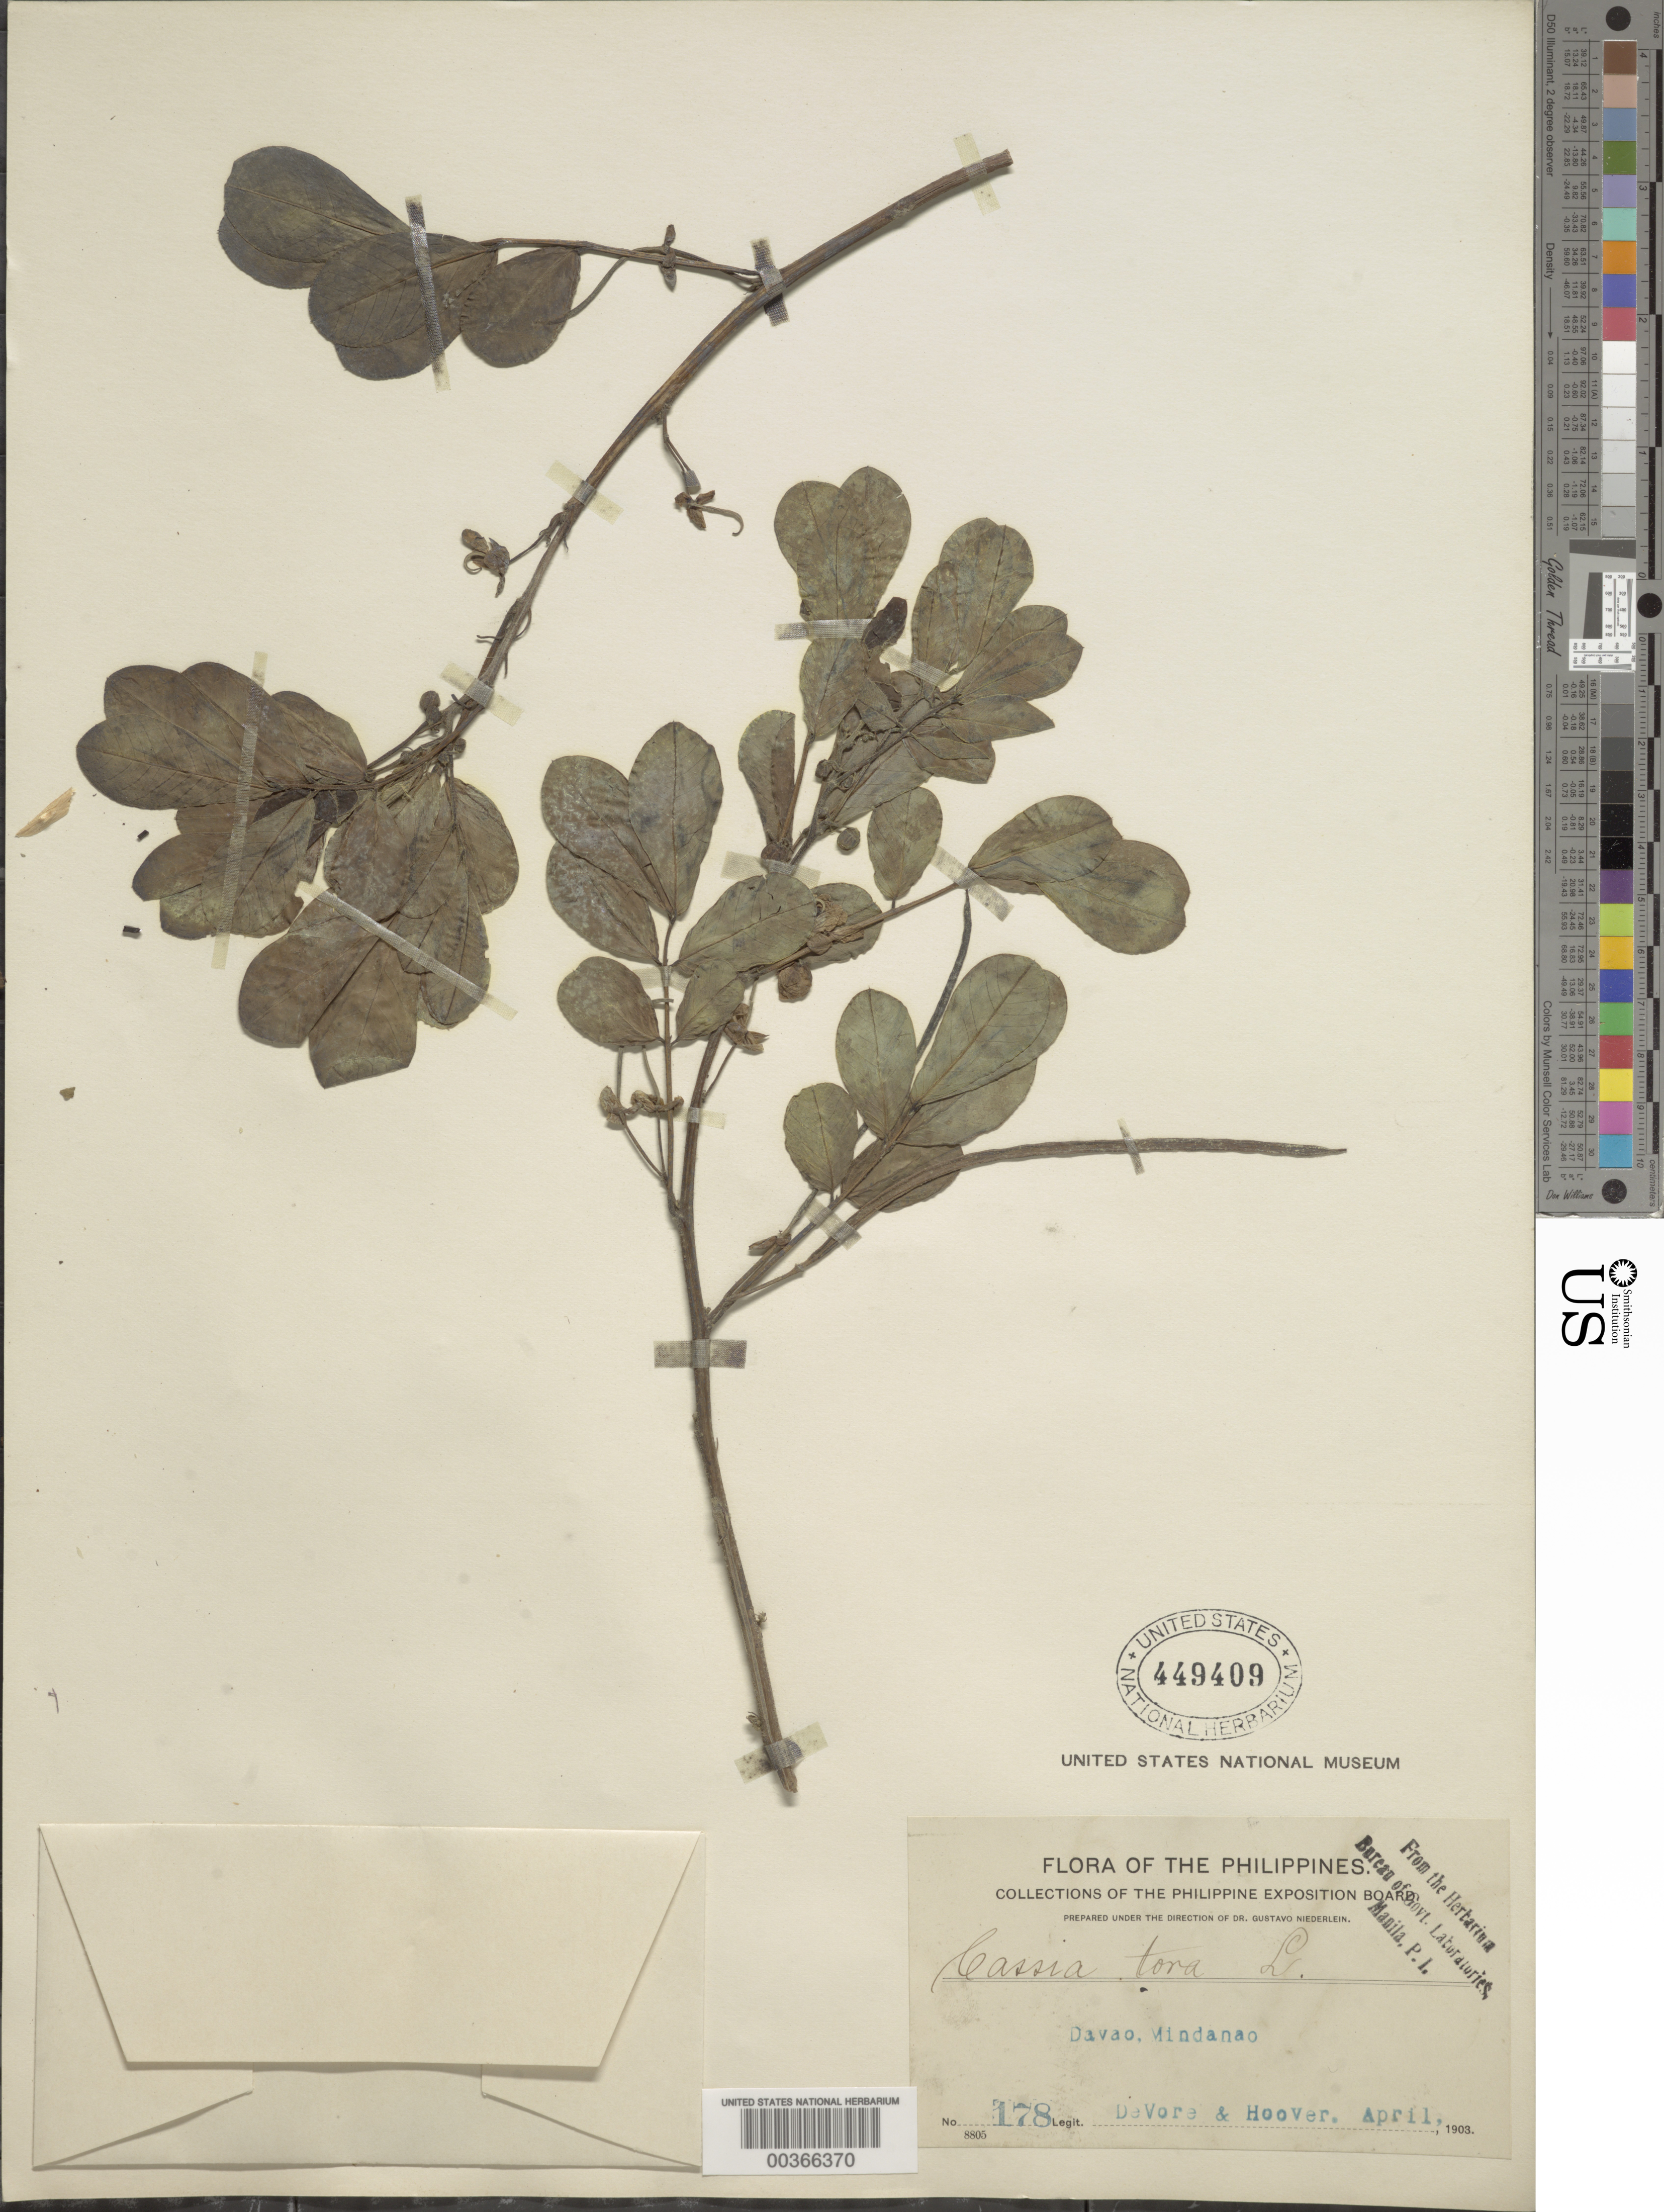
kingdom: Plantae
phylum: Tracheophyta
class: Magnoliopsida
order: Fabales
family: Fabaceae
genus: Senna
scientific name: Senna tora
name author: (L.) Roxb.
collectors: -. Dovore & -- Hoover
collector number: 178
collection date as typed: Apr 1903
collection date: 1903-04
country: Philippines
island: Mindanao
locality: Davao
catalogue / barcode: US 449409